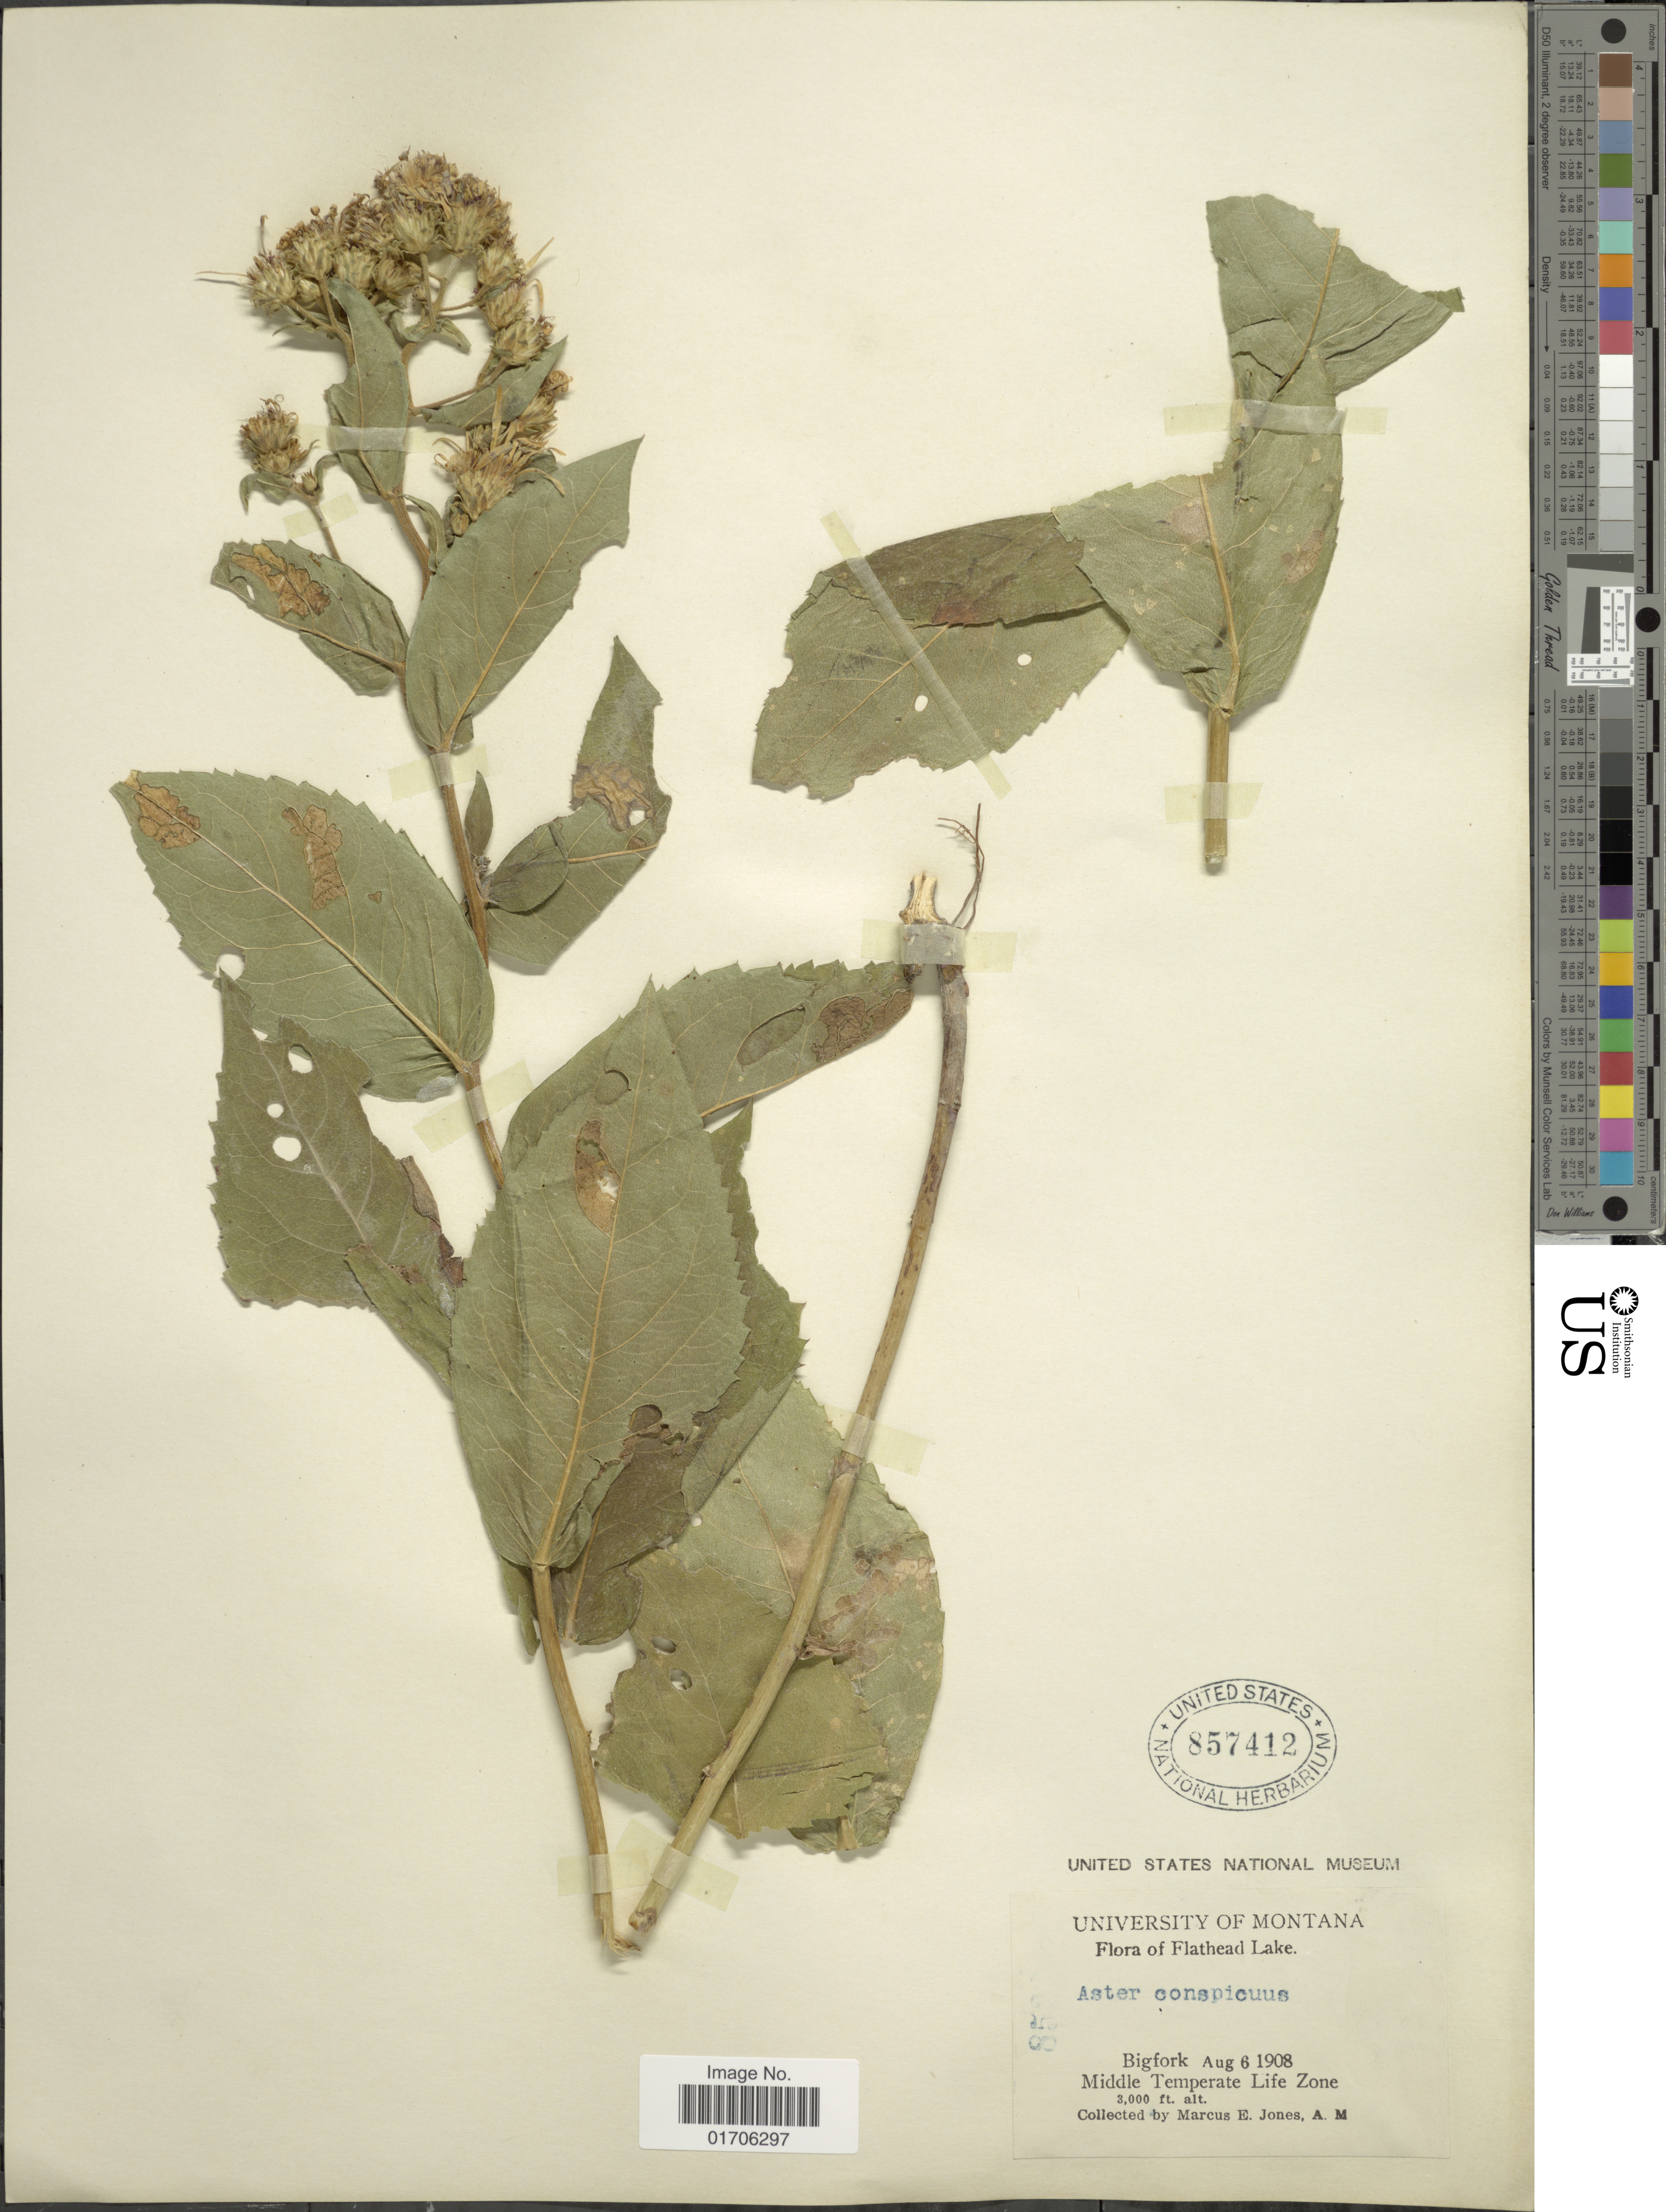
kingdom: Plantae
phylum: Tracheophyta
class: Magnoliopsida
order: Asterales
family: Asteraceae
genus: Eurybia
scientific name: Eurybia conspicua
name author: (Lindl.) G.L. Nesom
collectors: M. E. Jones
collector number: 85*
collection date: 1908-08-06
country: United States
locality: Flathead Lake. Bigfork. Middle Temperate Life Zone.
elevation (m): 914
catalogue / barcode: US 857412